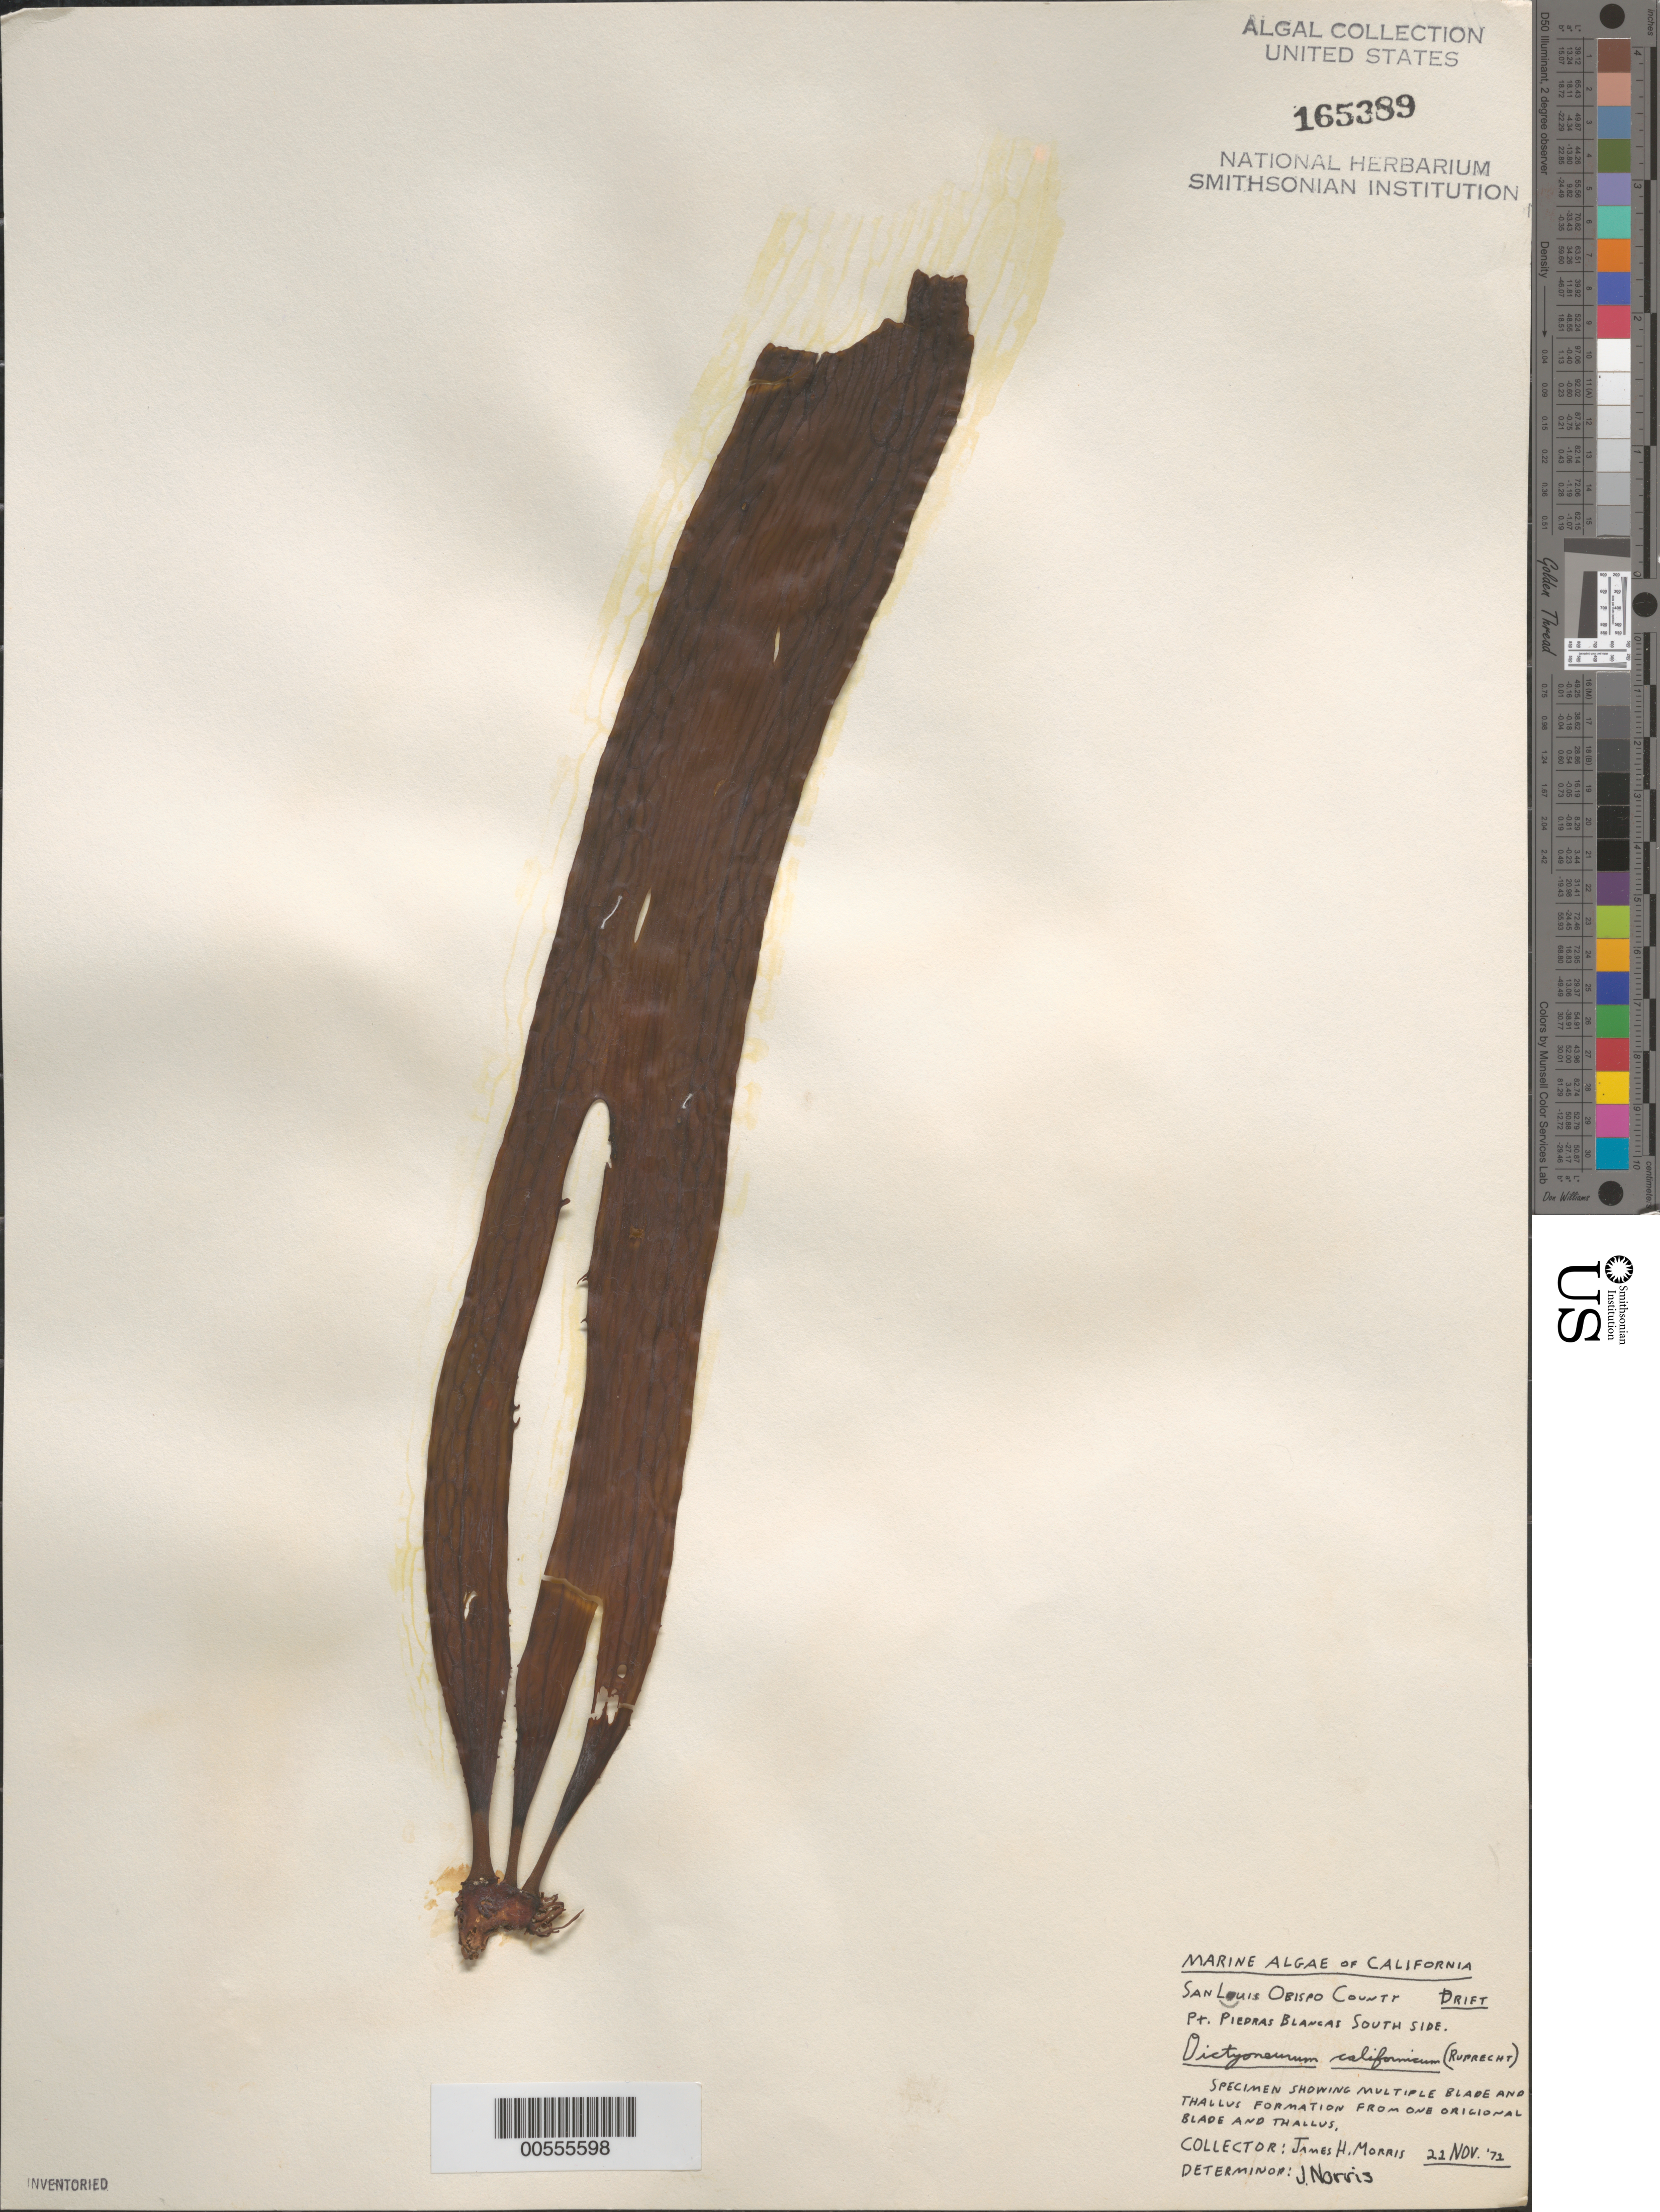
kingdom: Chromista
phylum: Ochrophyta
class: Phaeophyceae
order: Laminariales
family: Costariaceae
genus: Dictyoneurum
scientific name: Dictyoneurum californicum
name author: Rupr.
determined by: Norris, James N.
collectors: J. Morris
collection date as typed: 22 Nov 1972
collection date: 1972-11-22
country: United States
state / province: California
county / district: San Luis Obispo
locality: Piedras Blancas Point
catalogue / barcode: US 165389